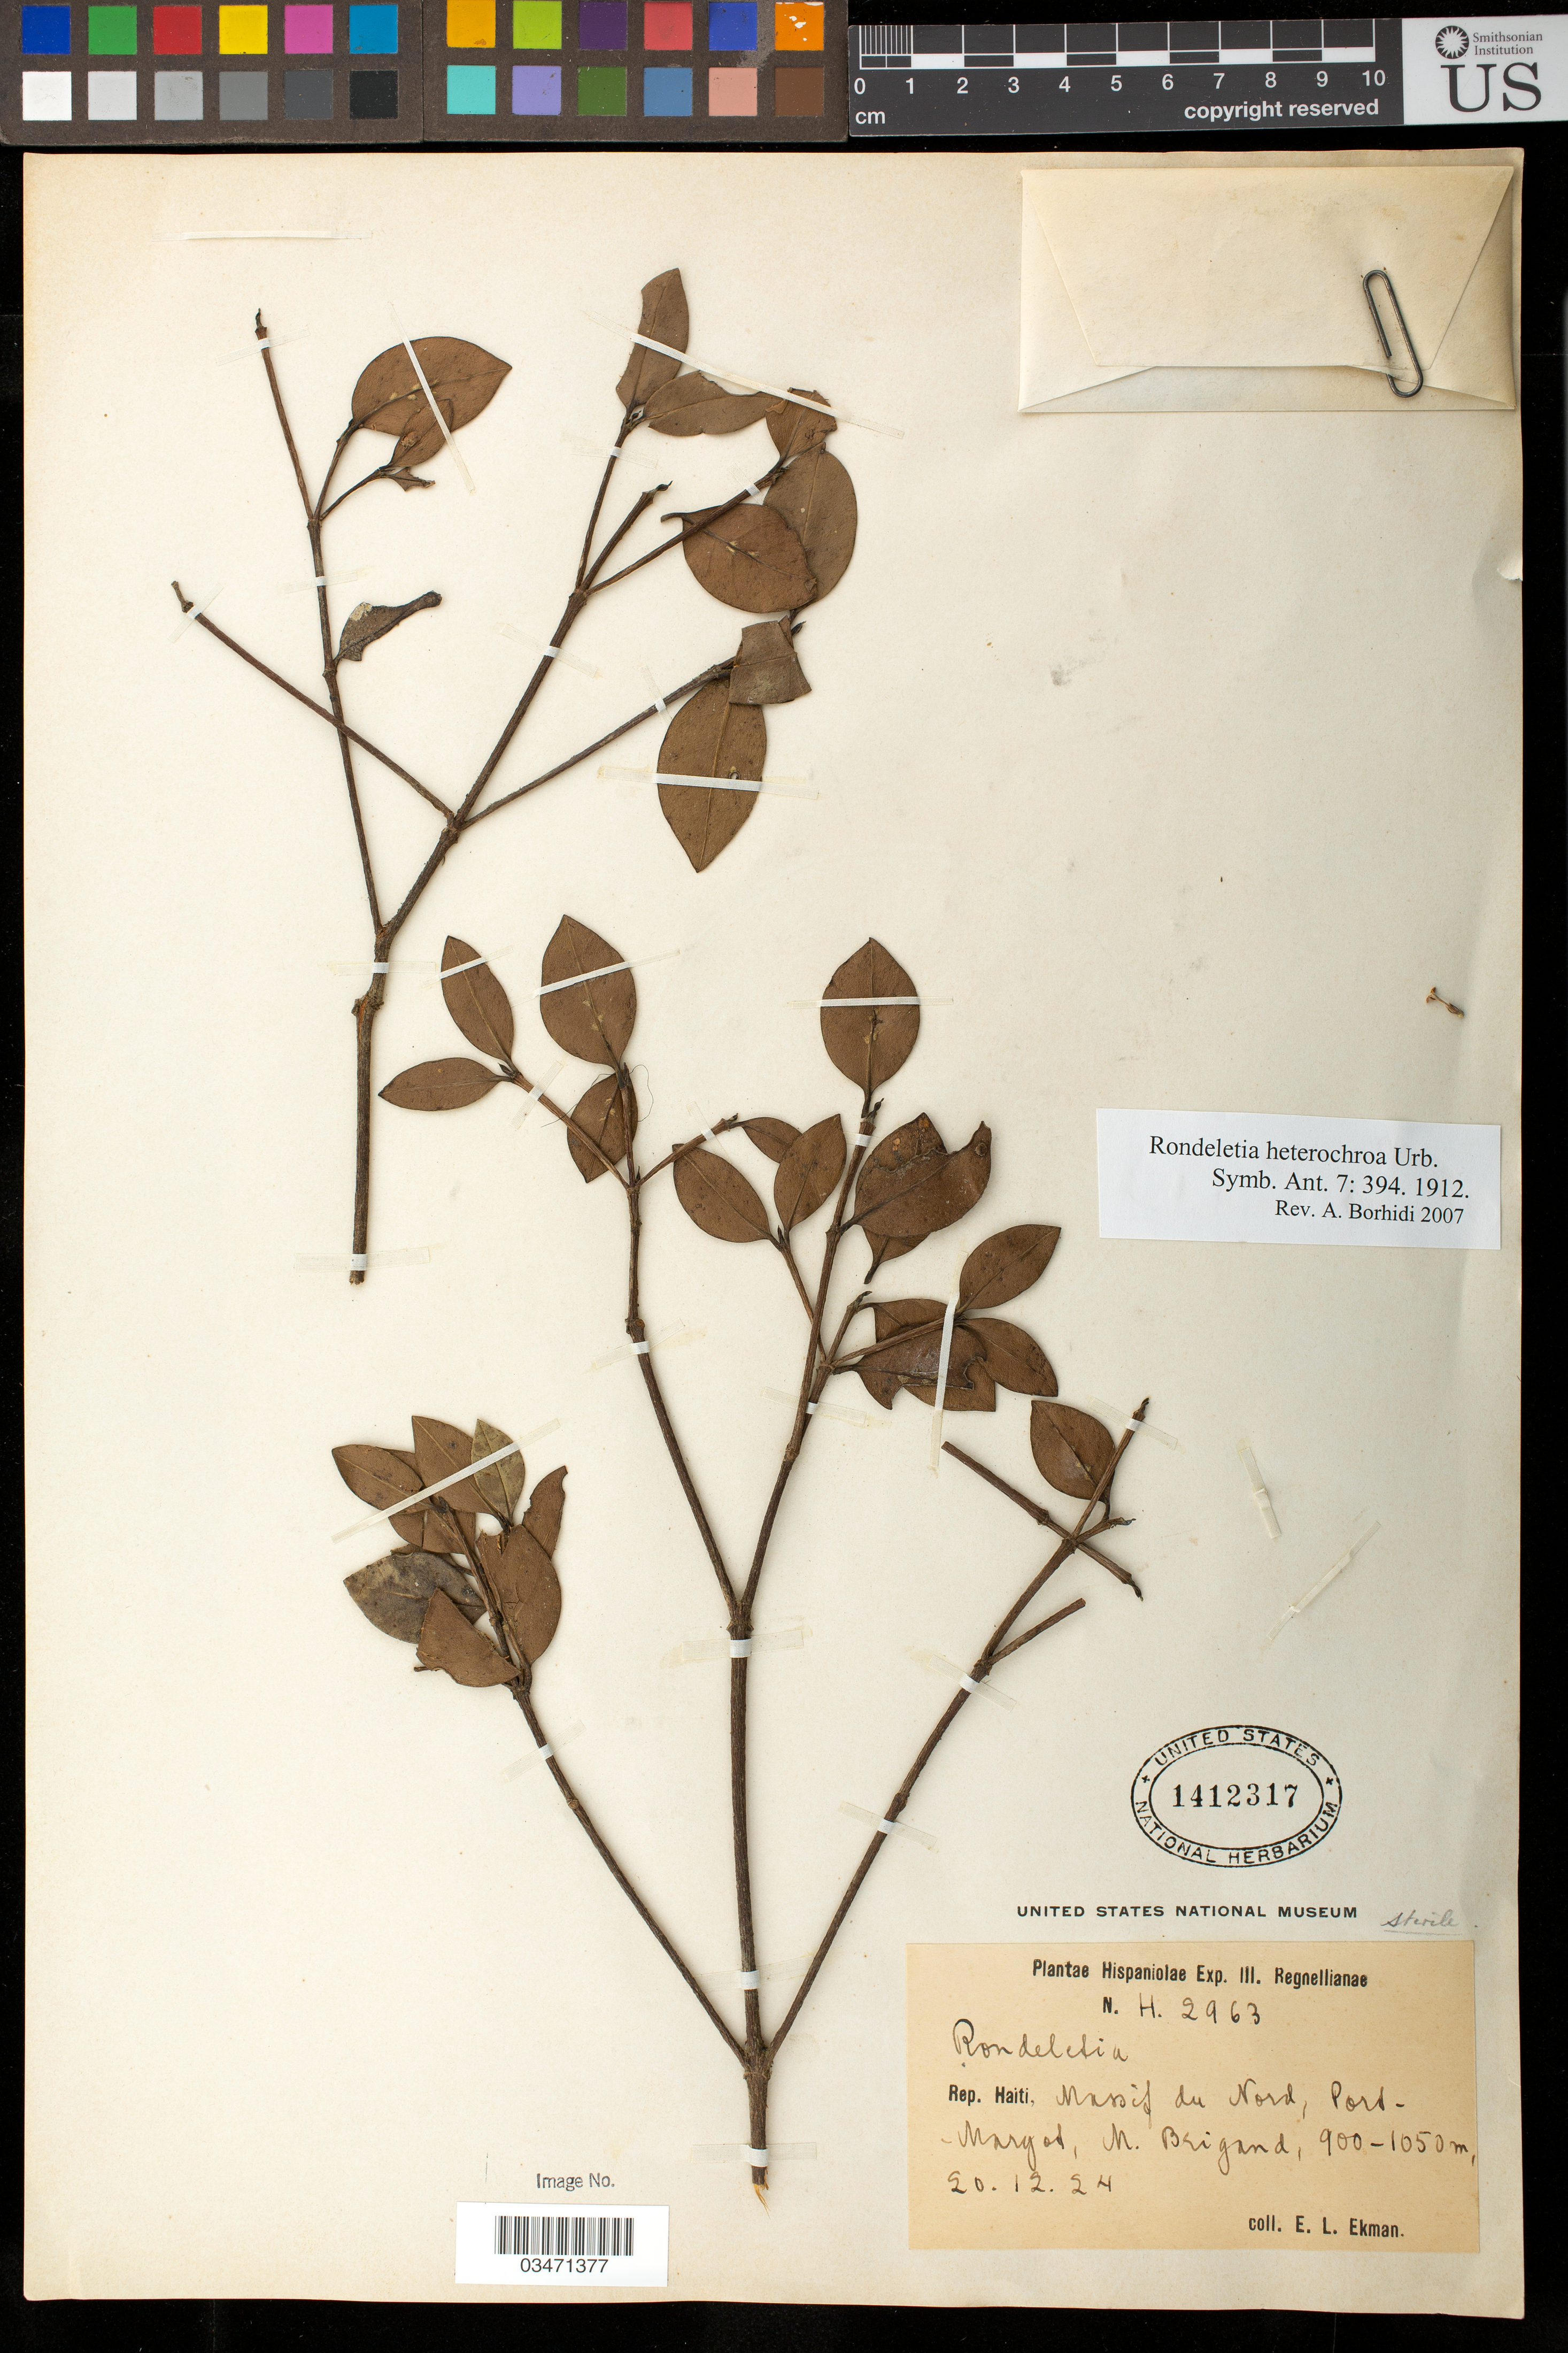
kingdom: Plantae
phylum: Tracheophyta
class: Magnoliopsida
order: Gentianales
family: Rubiaceae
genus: Rondeletia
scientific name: Rondeletia heterochroa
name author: Urb.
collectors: E. L. Ekman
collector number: H2963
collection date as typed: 20 Dec 1924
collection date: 1924-12-20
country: Haiti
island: Hispaniola Island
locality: Massif du Nord, Port Margot, Morne Brigand.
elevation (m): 900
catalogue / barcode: US 1412317